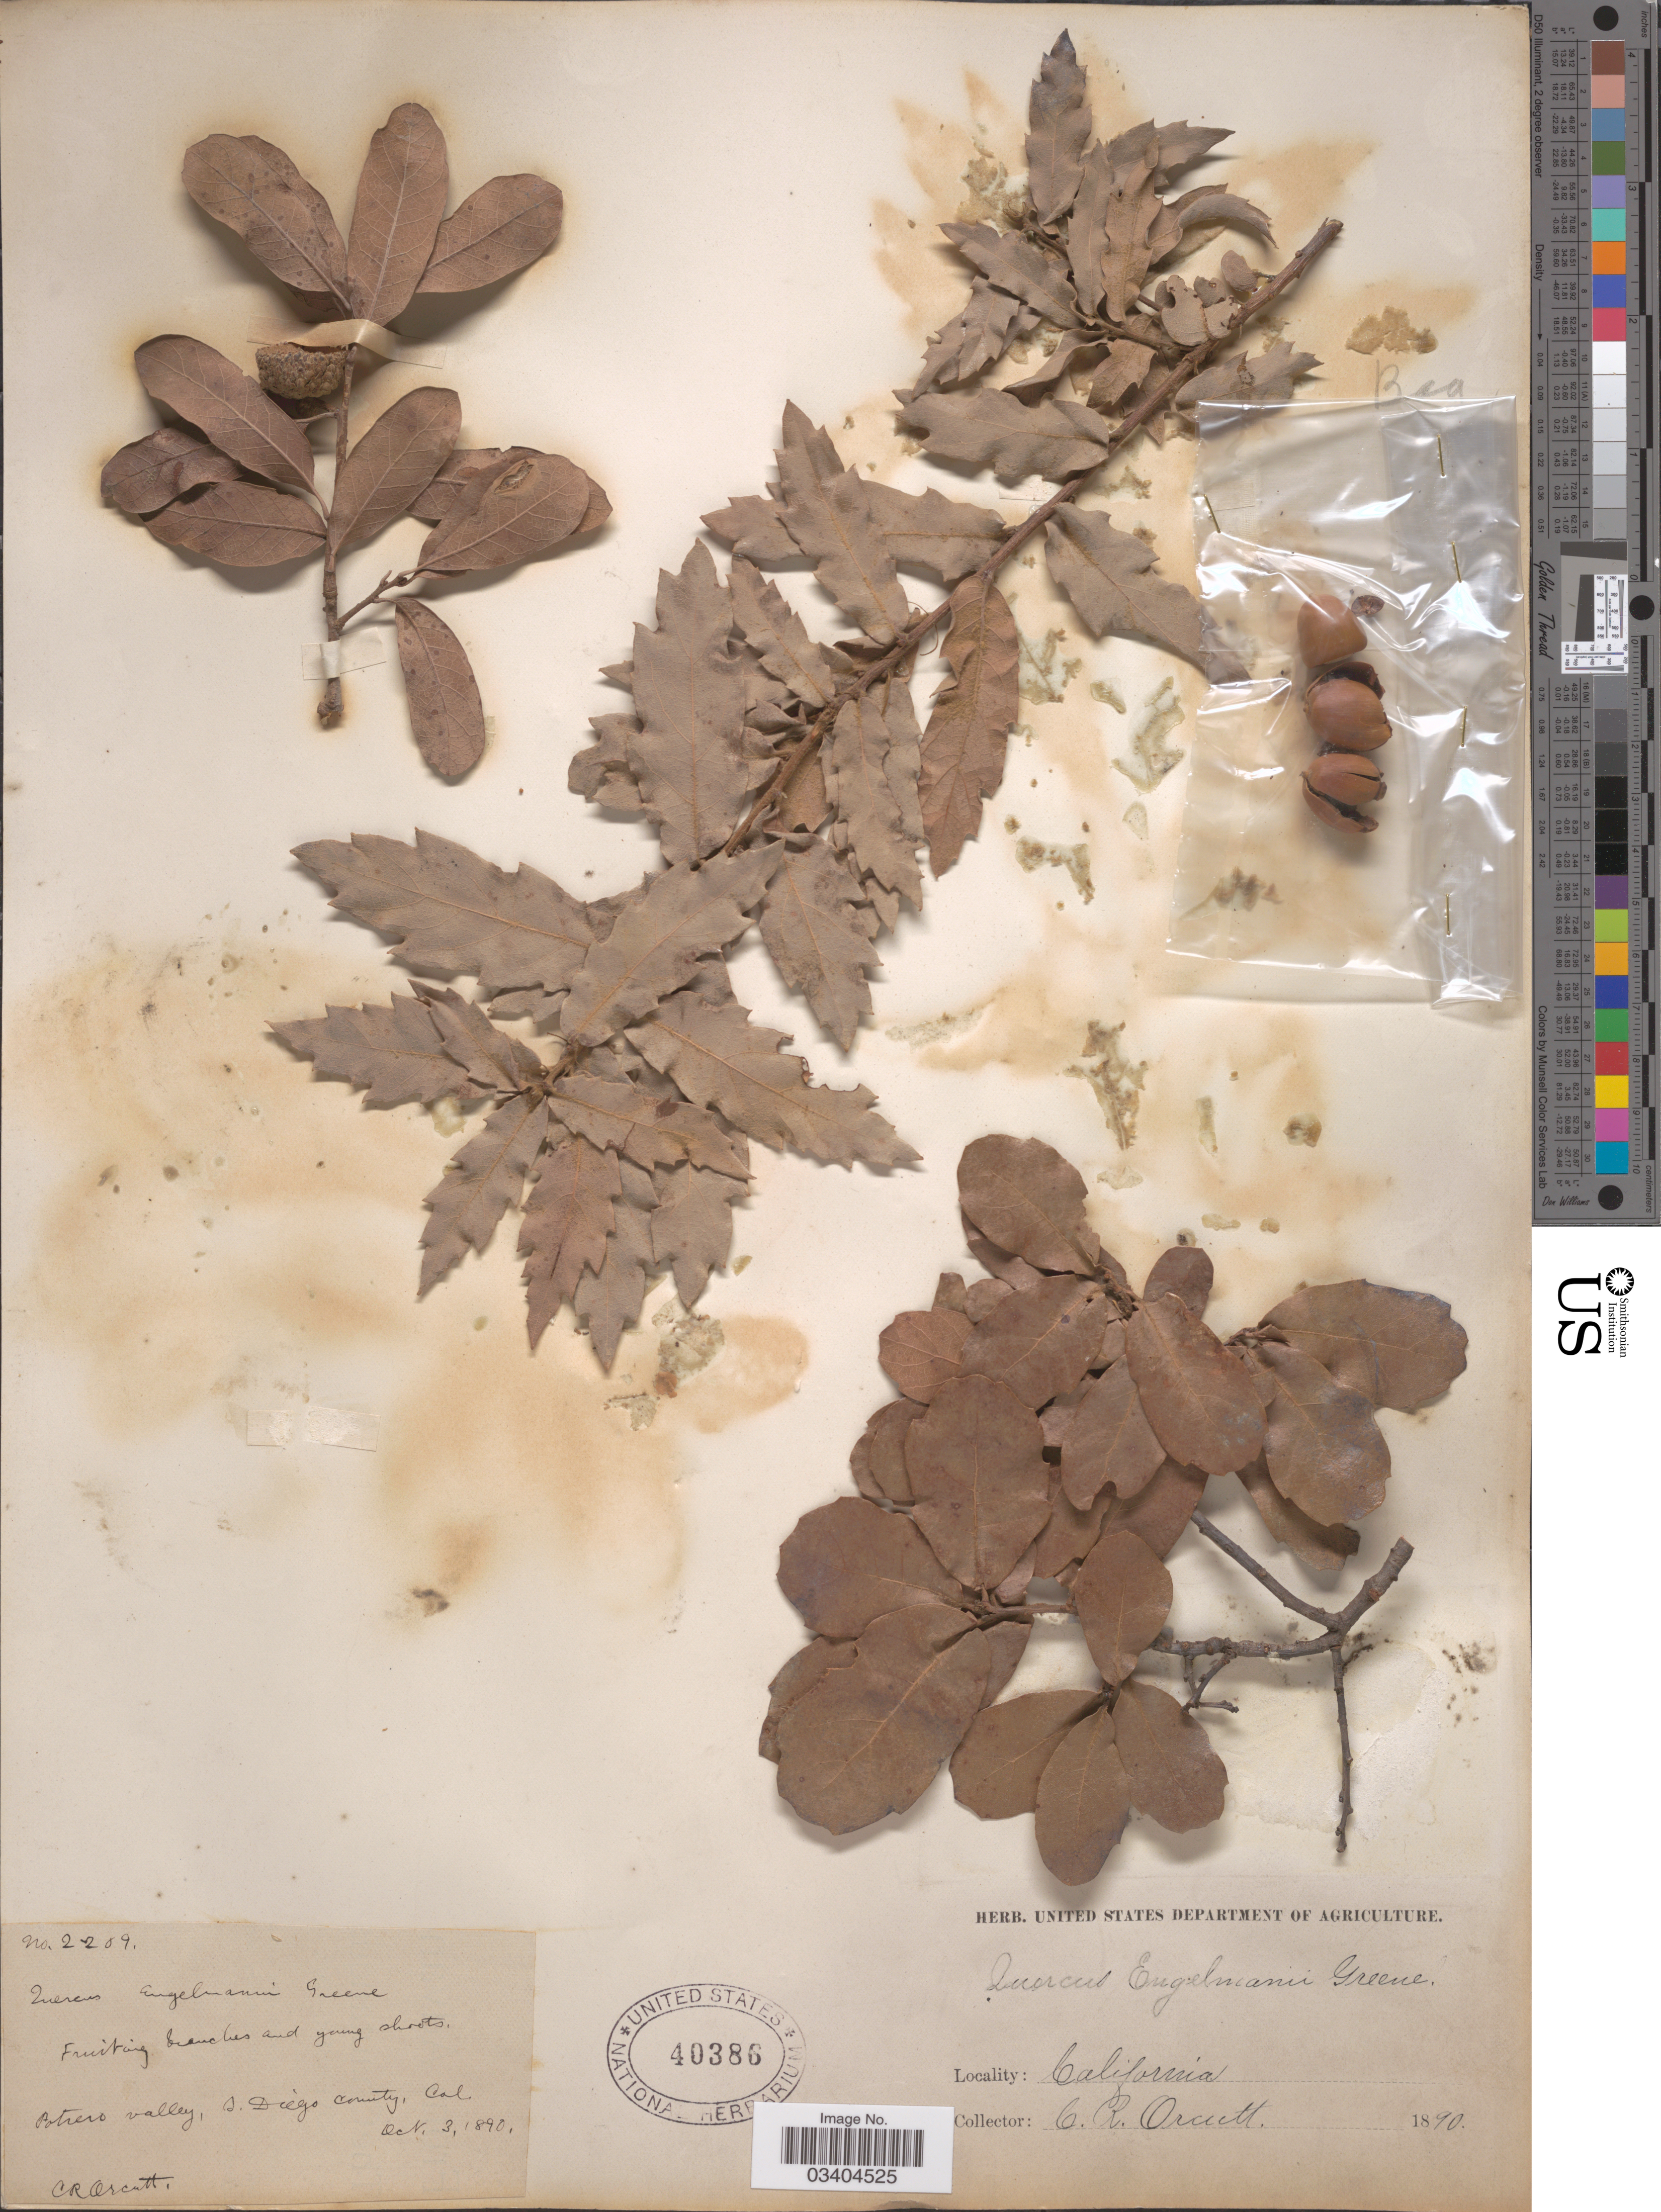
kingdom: Plantae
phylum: Tracheophyta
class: Magnoliopsida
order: Fagales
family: Fagaceae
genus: Quercus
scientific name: Quercus engelmannii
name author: Greene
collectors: C. R. Orcutt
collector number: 2209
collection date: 1890-10-03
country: United States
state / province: California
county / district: San Diego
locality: Potrero valley, S. Diego County.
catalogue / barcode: US 40386